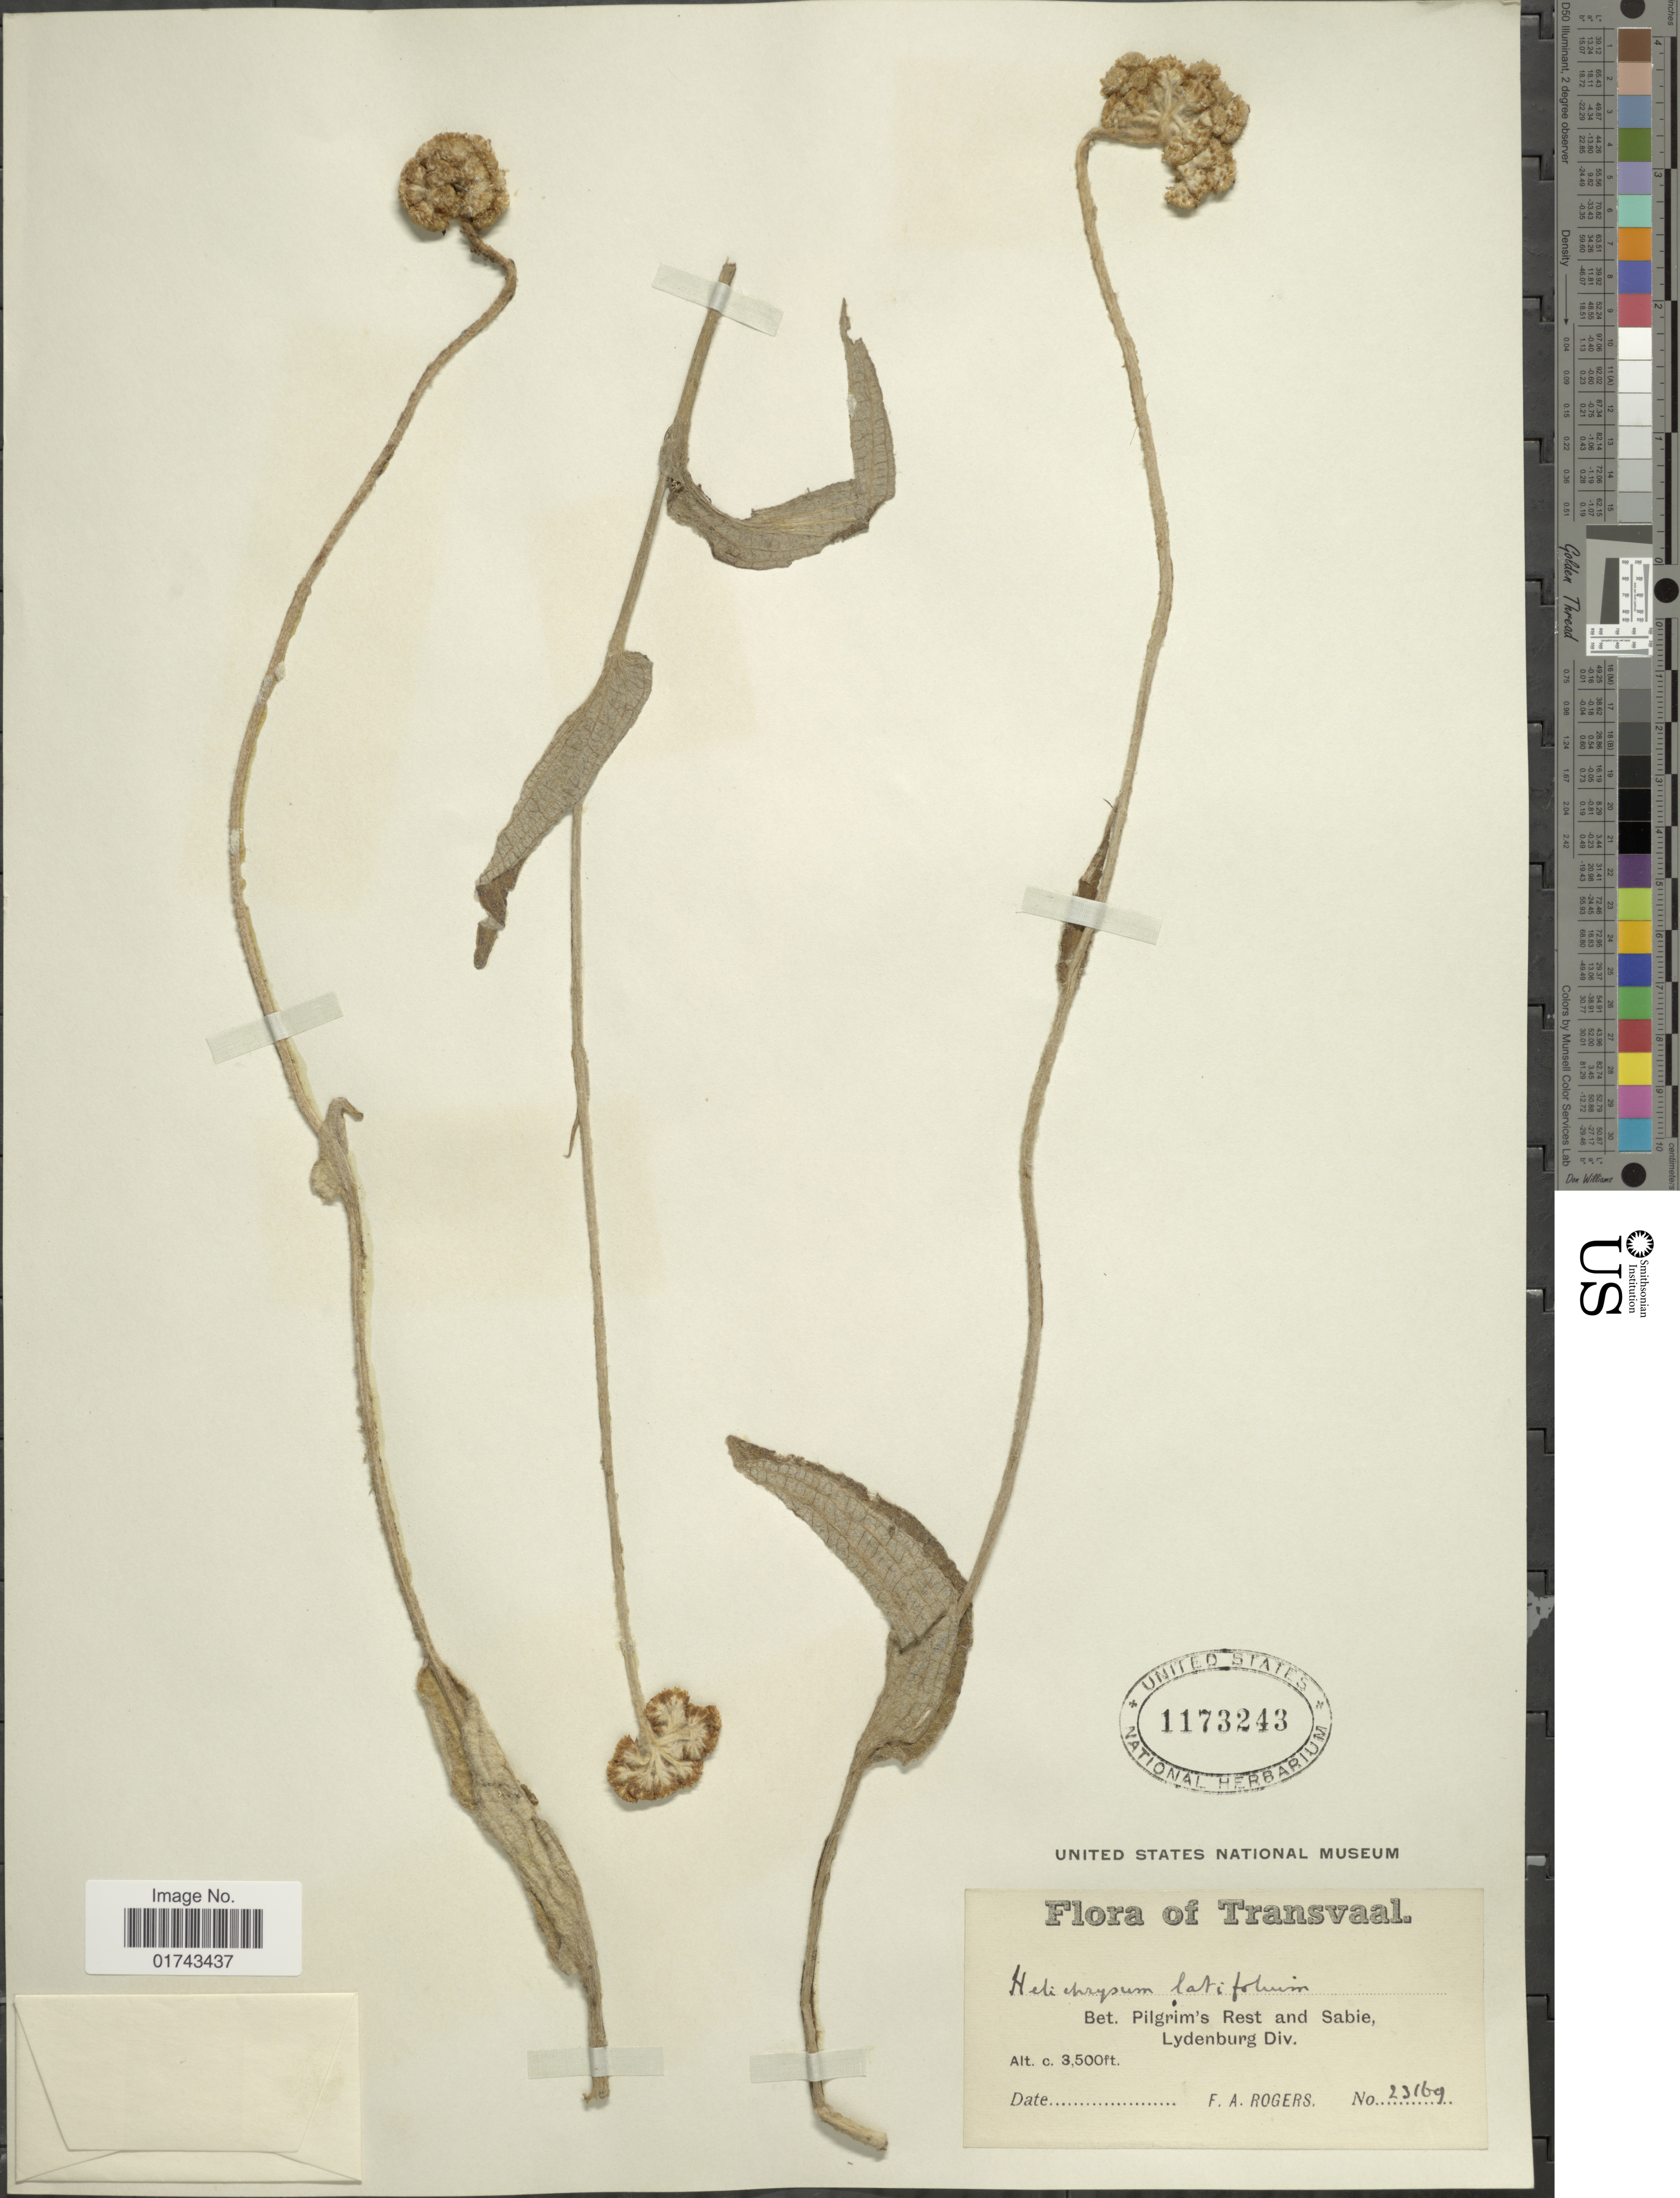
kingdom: Plantae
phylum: Tracheophyta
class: Magnoliopsida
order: Asterales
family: Asteraceae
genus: Helichrysum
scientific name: Helichrysum nudifolium var. pilosellum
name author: (L.) Beentje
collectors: F. A. Rogers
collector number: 23169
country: South Africa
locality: Bet. Pilgrim's Rest and Sabie, Lydenburg Div. Transvaal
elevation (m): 1067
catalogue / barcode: US 1173243